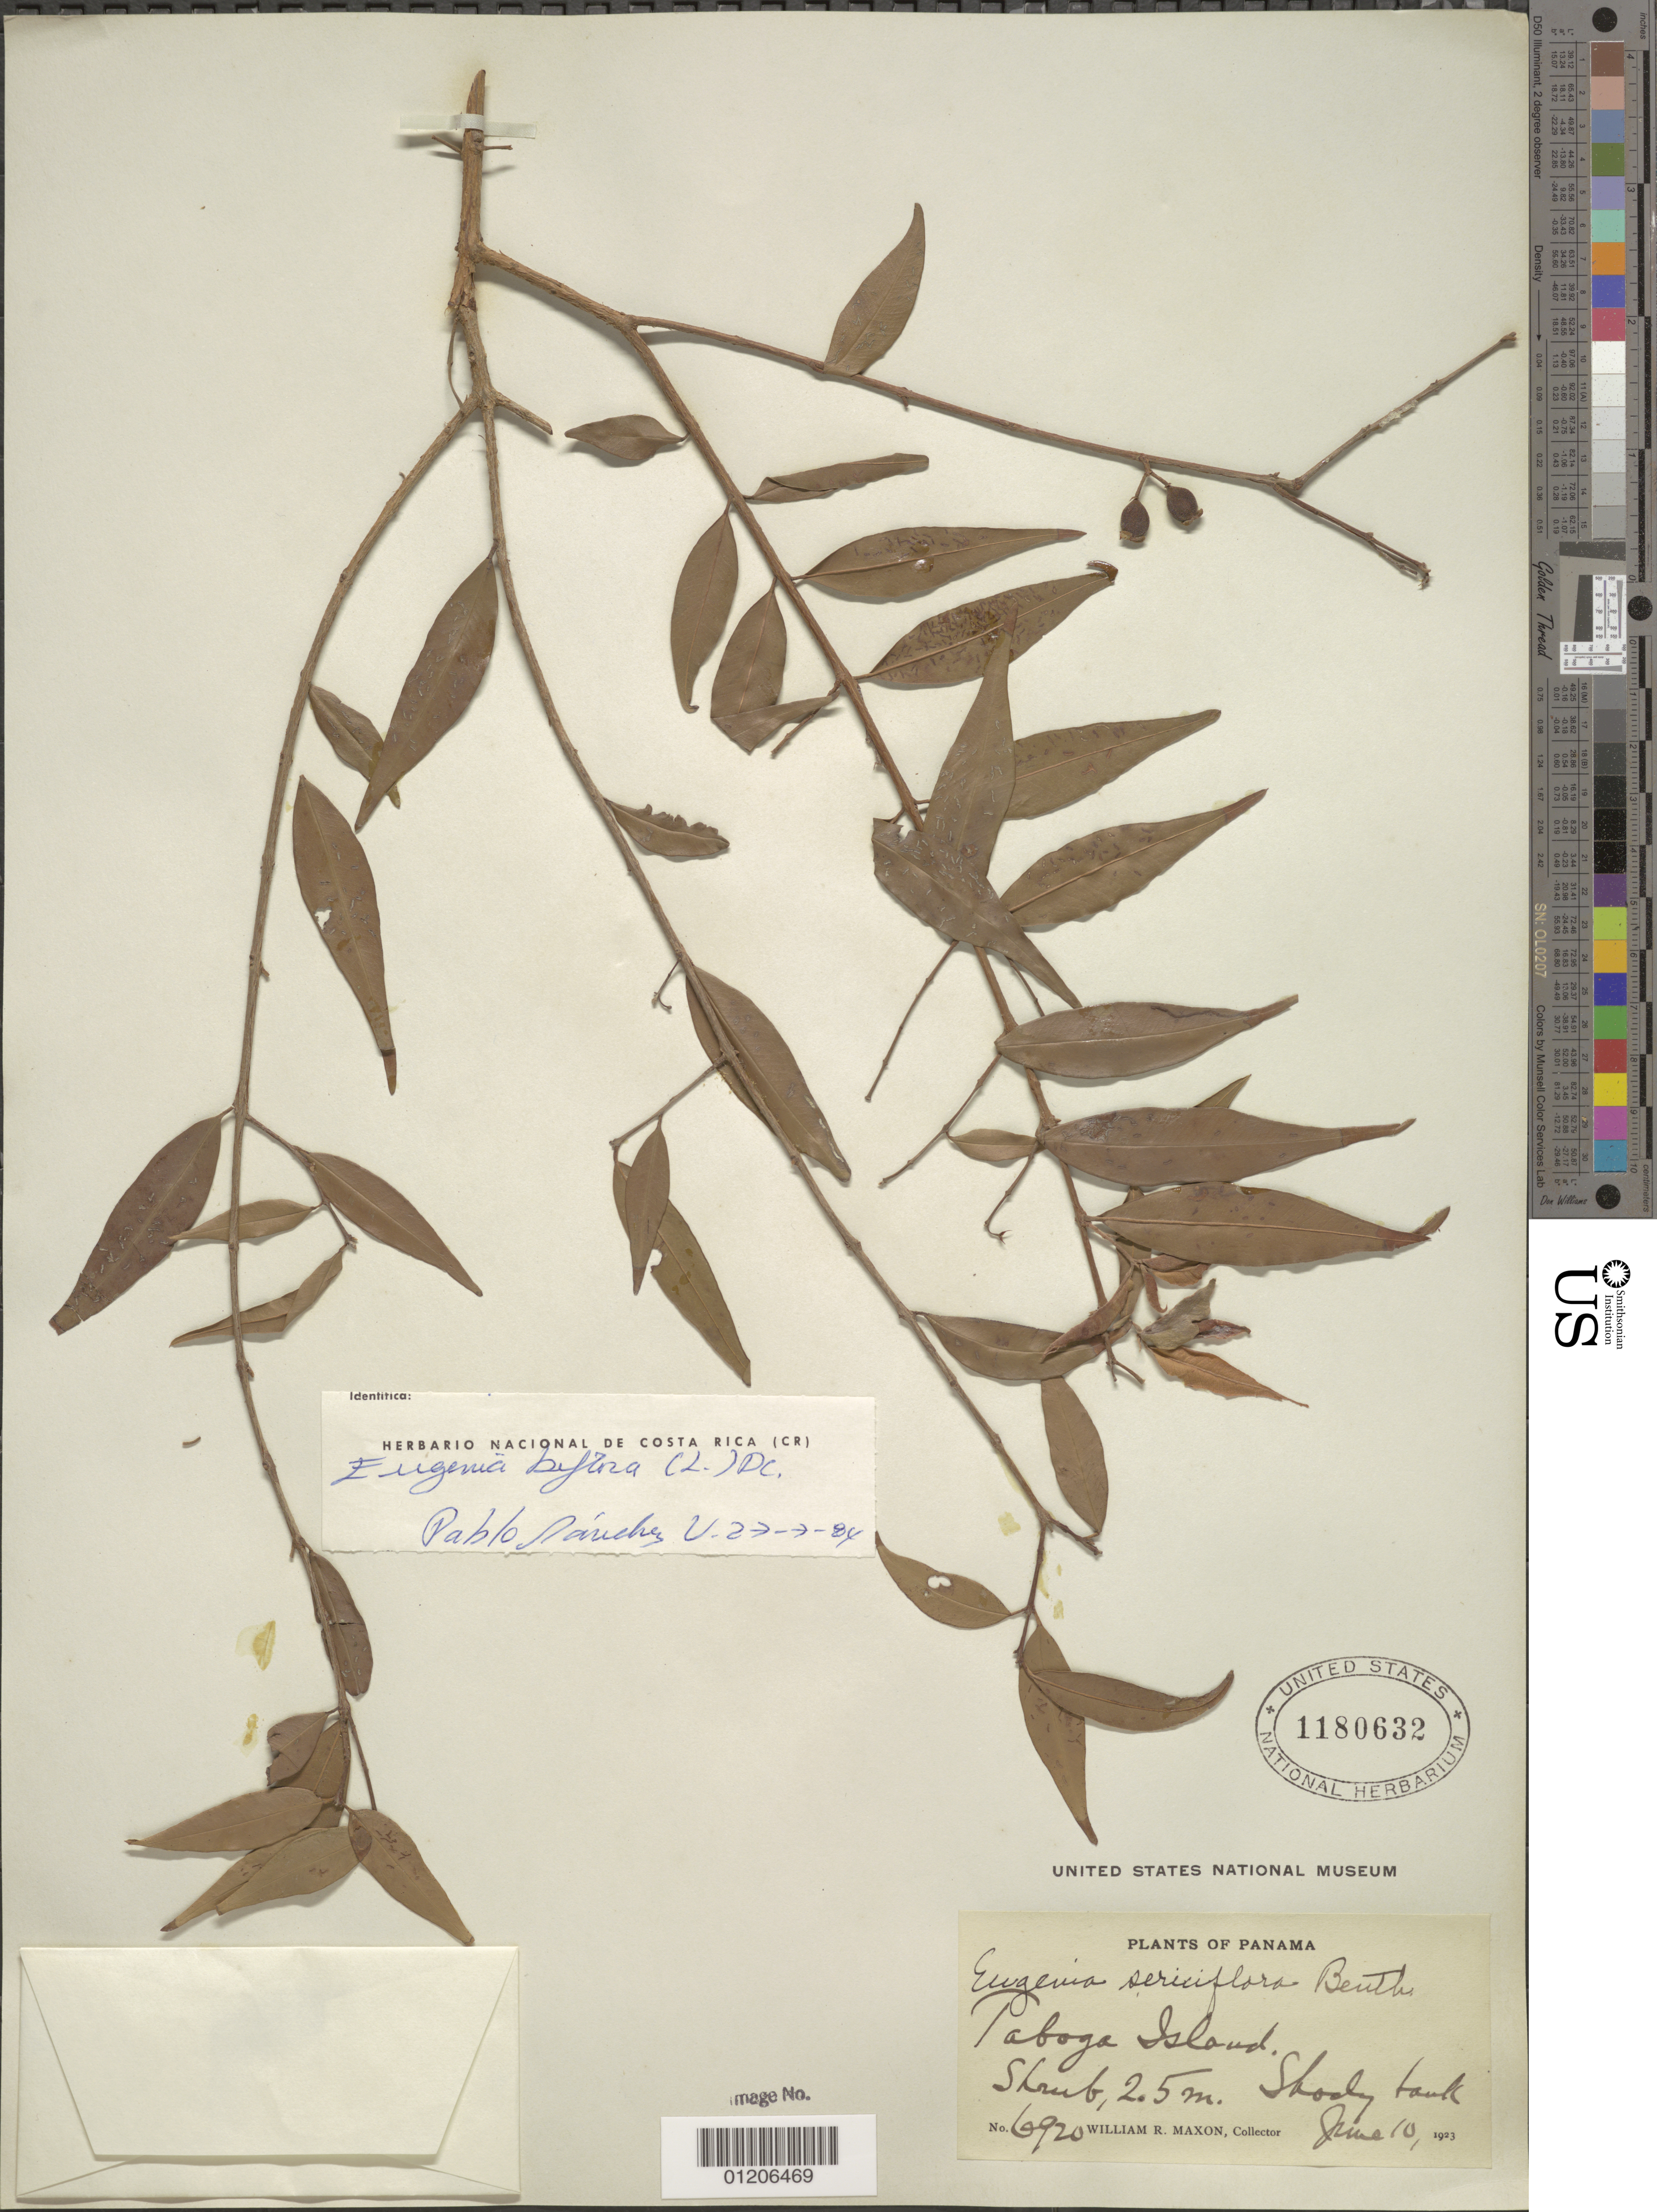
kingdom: Plantae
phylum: Tracheophyta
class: Magnoliopsida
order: Myrtales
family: Myrtaceae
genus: Eugenia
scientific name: Eugenia biflora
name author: (L.) DC.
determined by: Sánchez, P.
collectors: W. R. Maxon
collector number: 6920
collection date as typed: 10 Jun 1923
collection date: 1923-06-10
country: Panama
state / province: Panamá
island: Taboga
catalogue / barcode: US 1180632